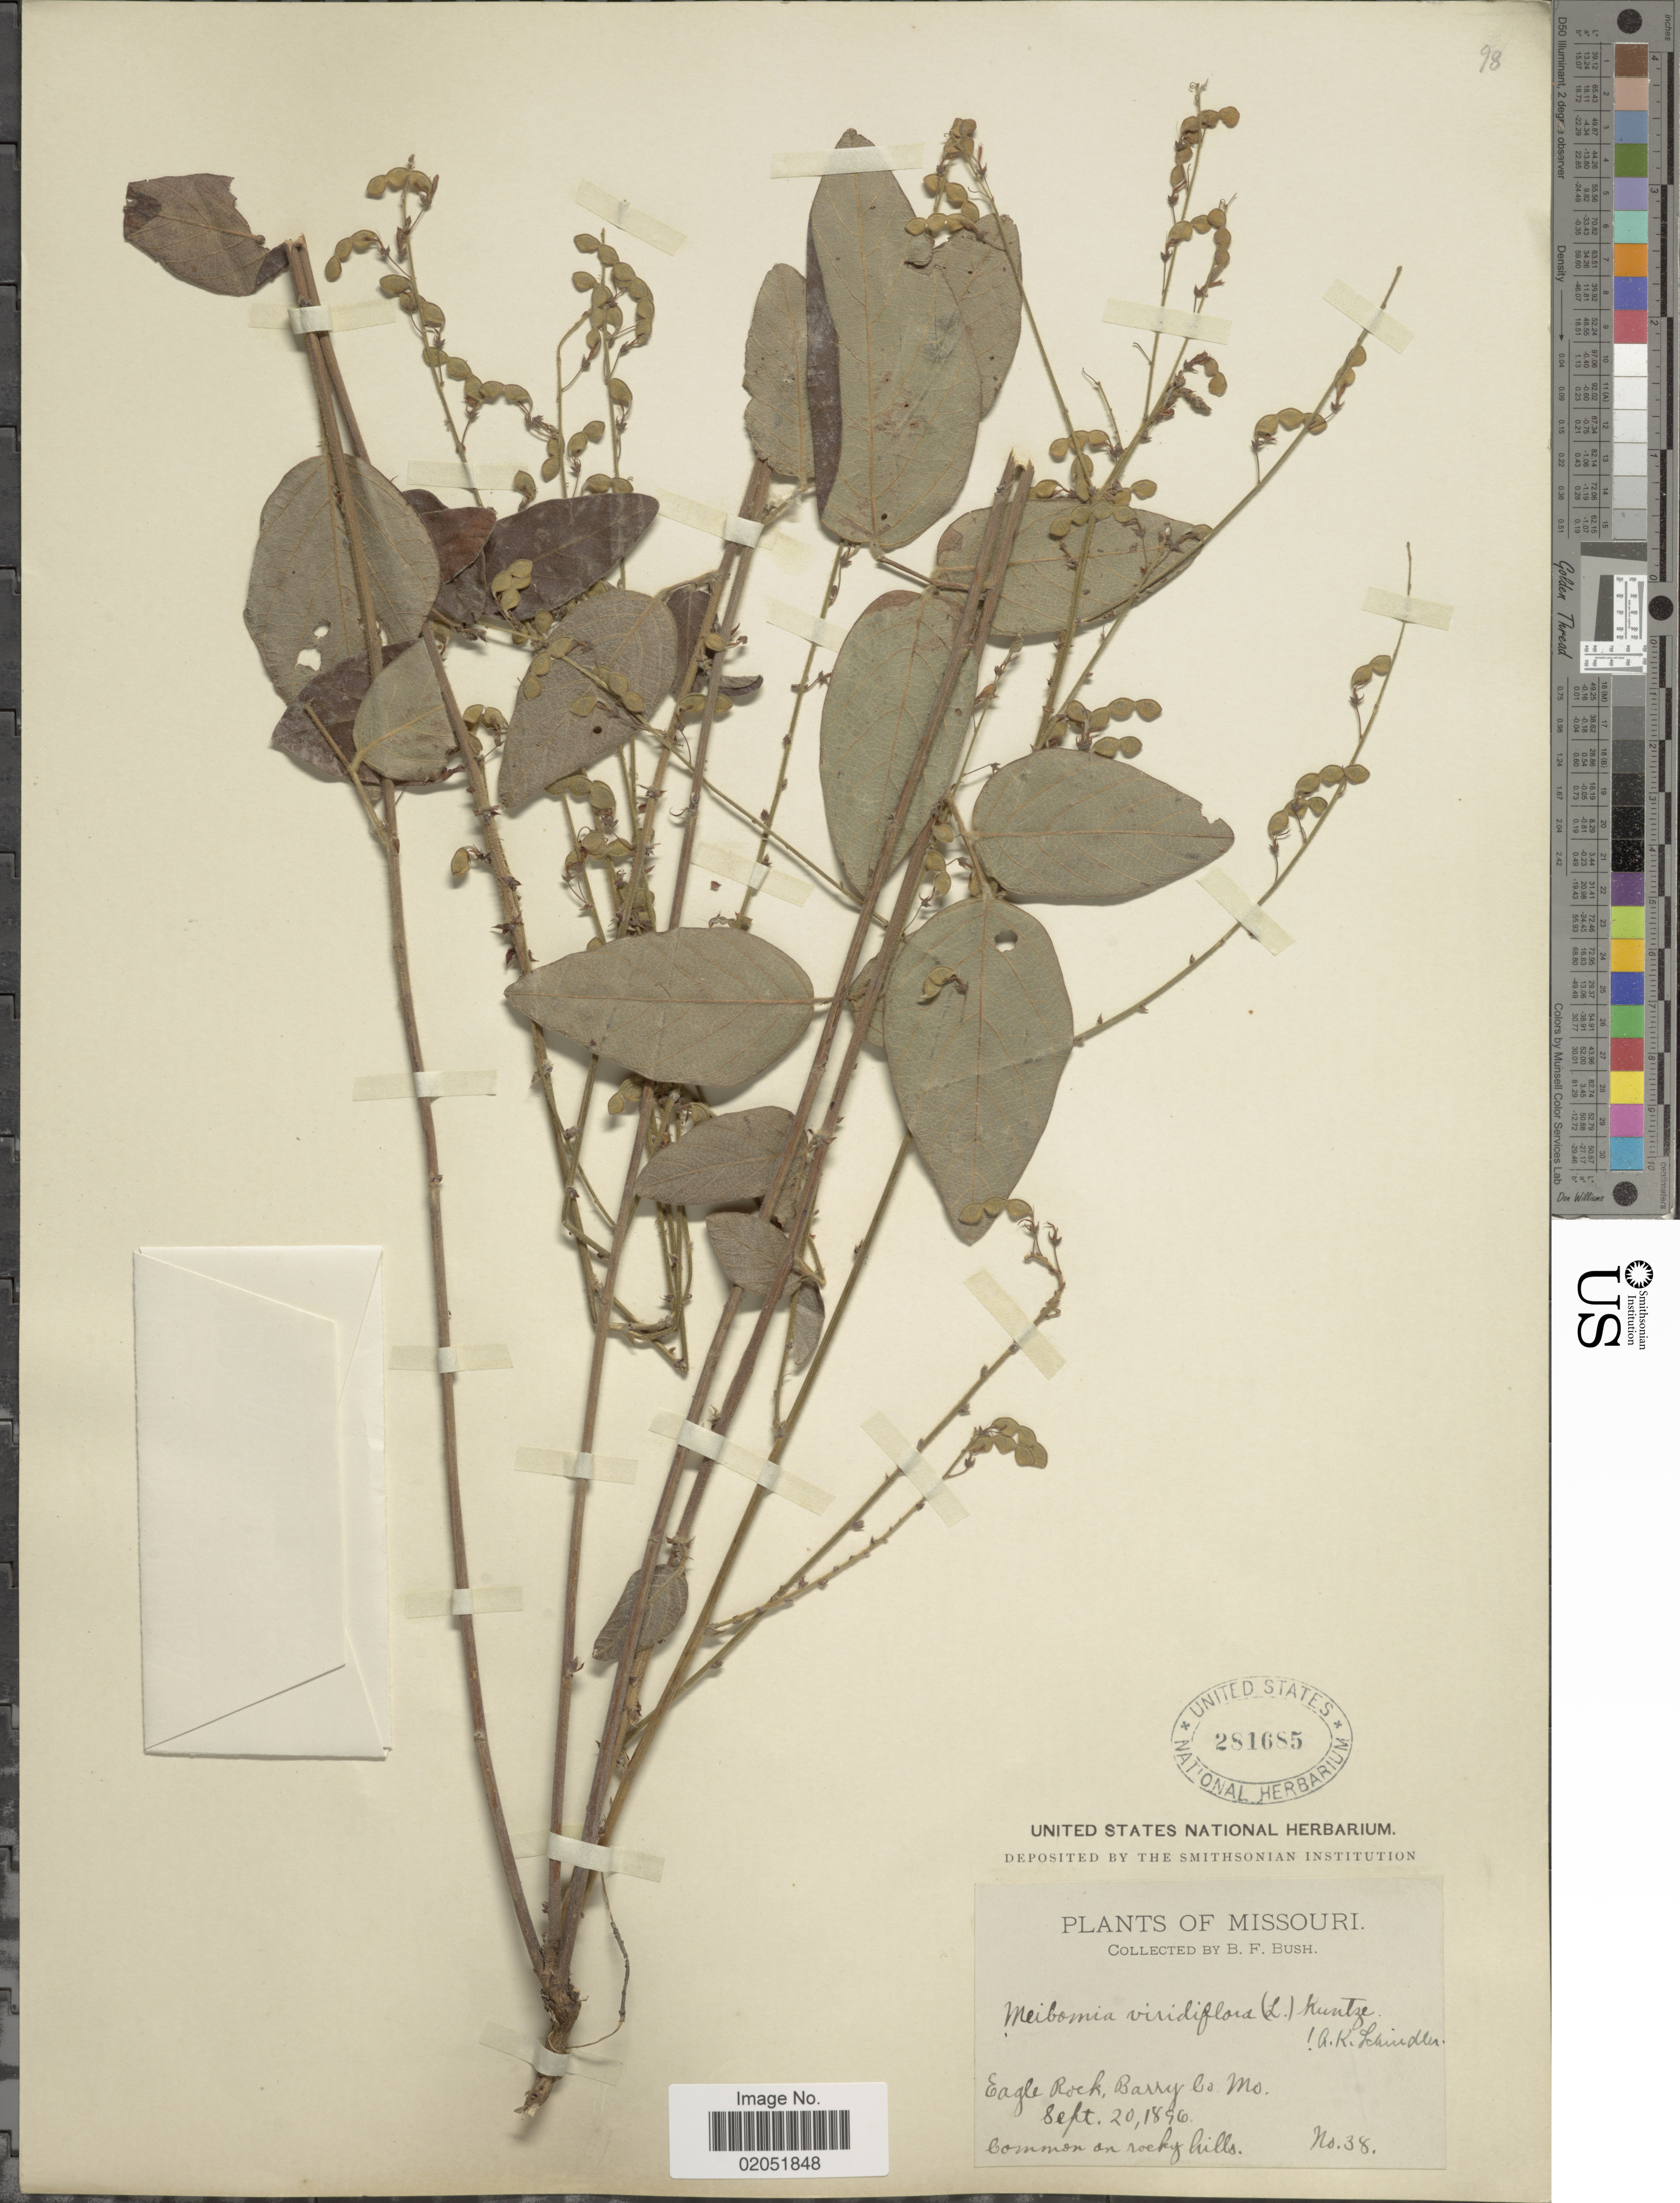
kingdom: Plantae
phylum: Tracheophyta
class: Magnoliopsida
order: Fabales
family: Fabaceae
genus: Desmodium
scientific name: Desmodium viridiflorum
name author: (L.) DC.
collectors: B. F. Bush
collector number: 38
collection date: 1896-08-20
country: United States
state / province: Missouri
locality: Missouri, Eagle Rock, Barry Co Ms.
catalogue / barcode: US 281685